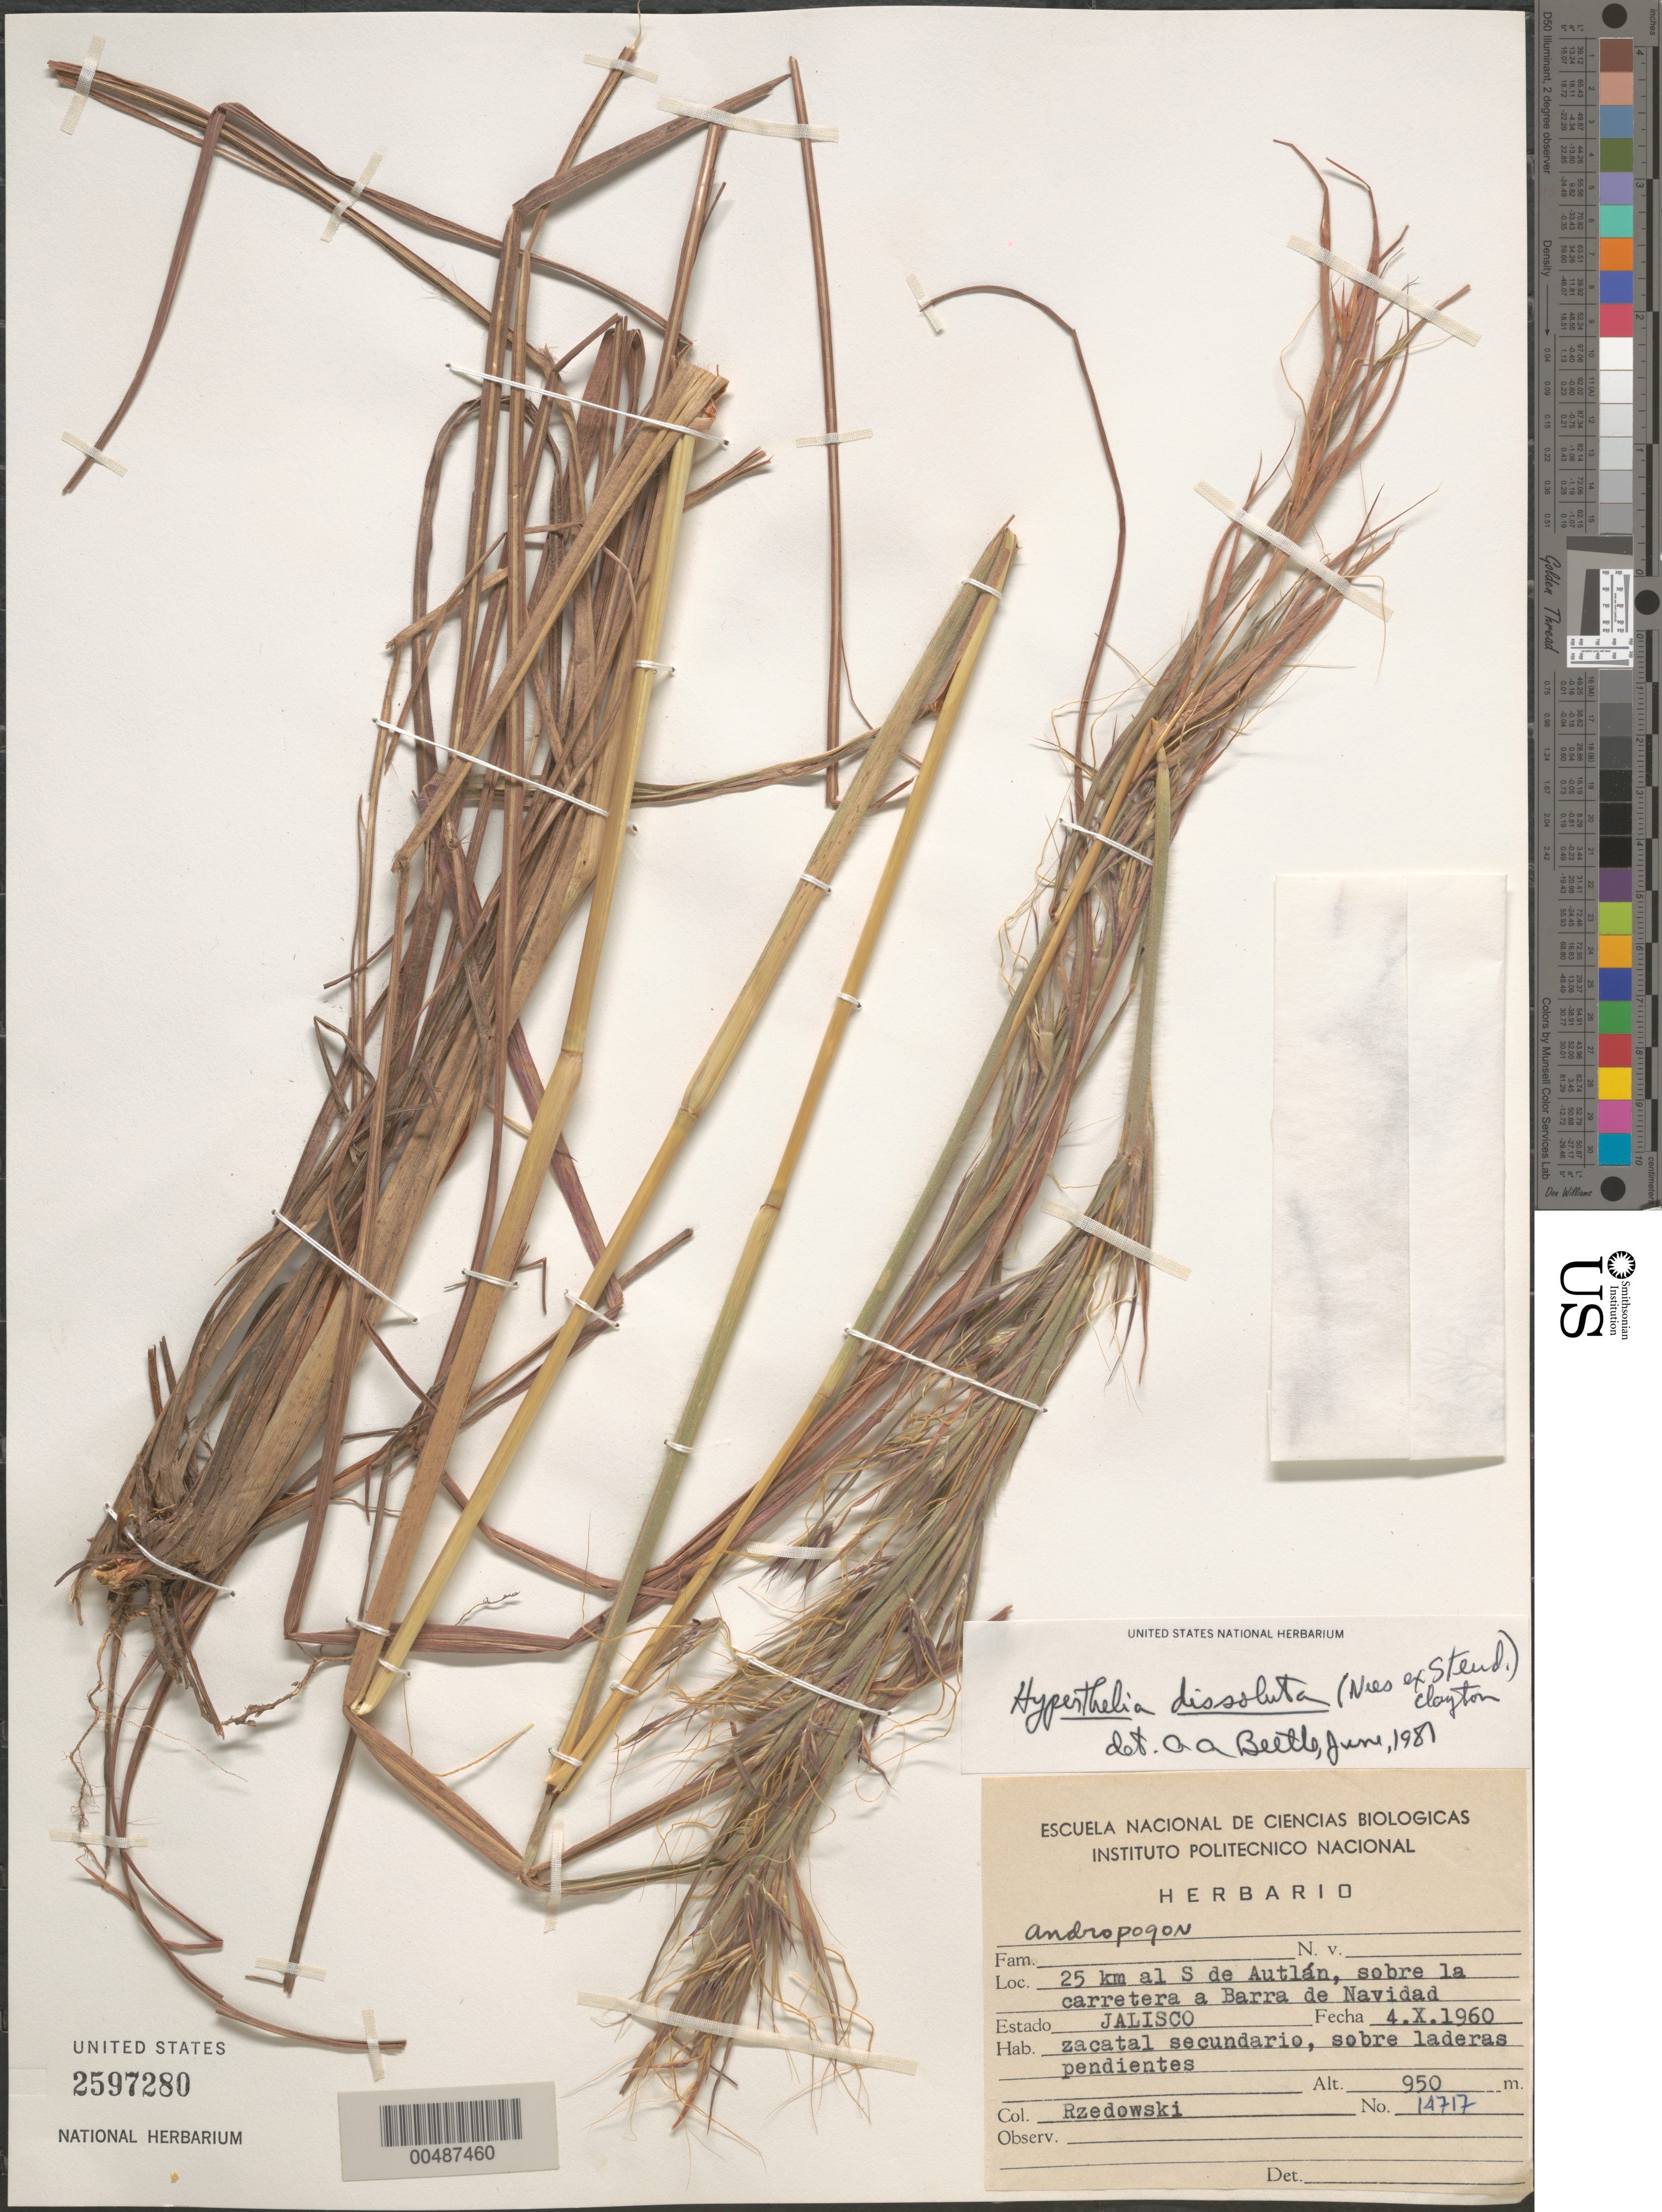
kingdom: Plantae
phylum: Tracheophyta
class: Liliopsida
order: Poales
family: Poaceae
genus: Hyperthelia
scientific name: Hyperthelia dissoluta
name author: (Nees ex Steud.) Clayton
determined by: Beetle, Alan A.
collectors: J. Rzedowski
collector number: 14717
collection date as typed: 4 Oct 1960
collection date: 1960-10-04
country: Mexico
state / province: Jalisco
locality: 25 km al S de Autlán, sobre la carretera a Barra de Navidad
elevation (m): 950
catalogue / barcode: US 2597280